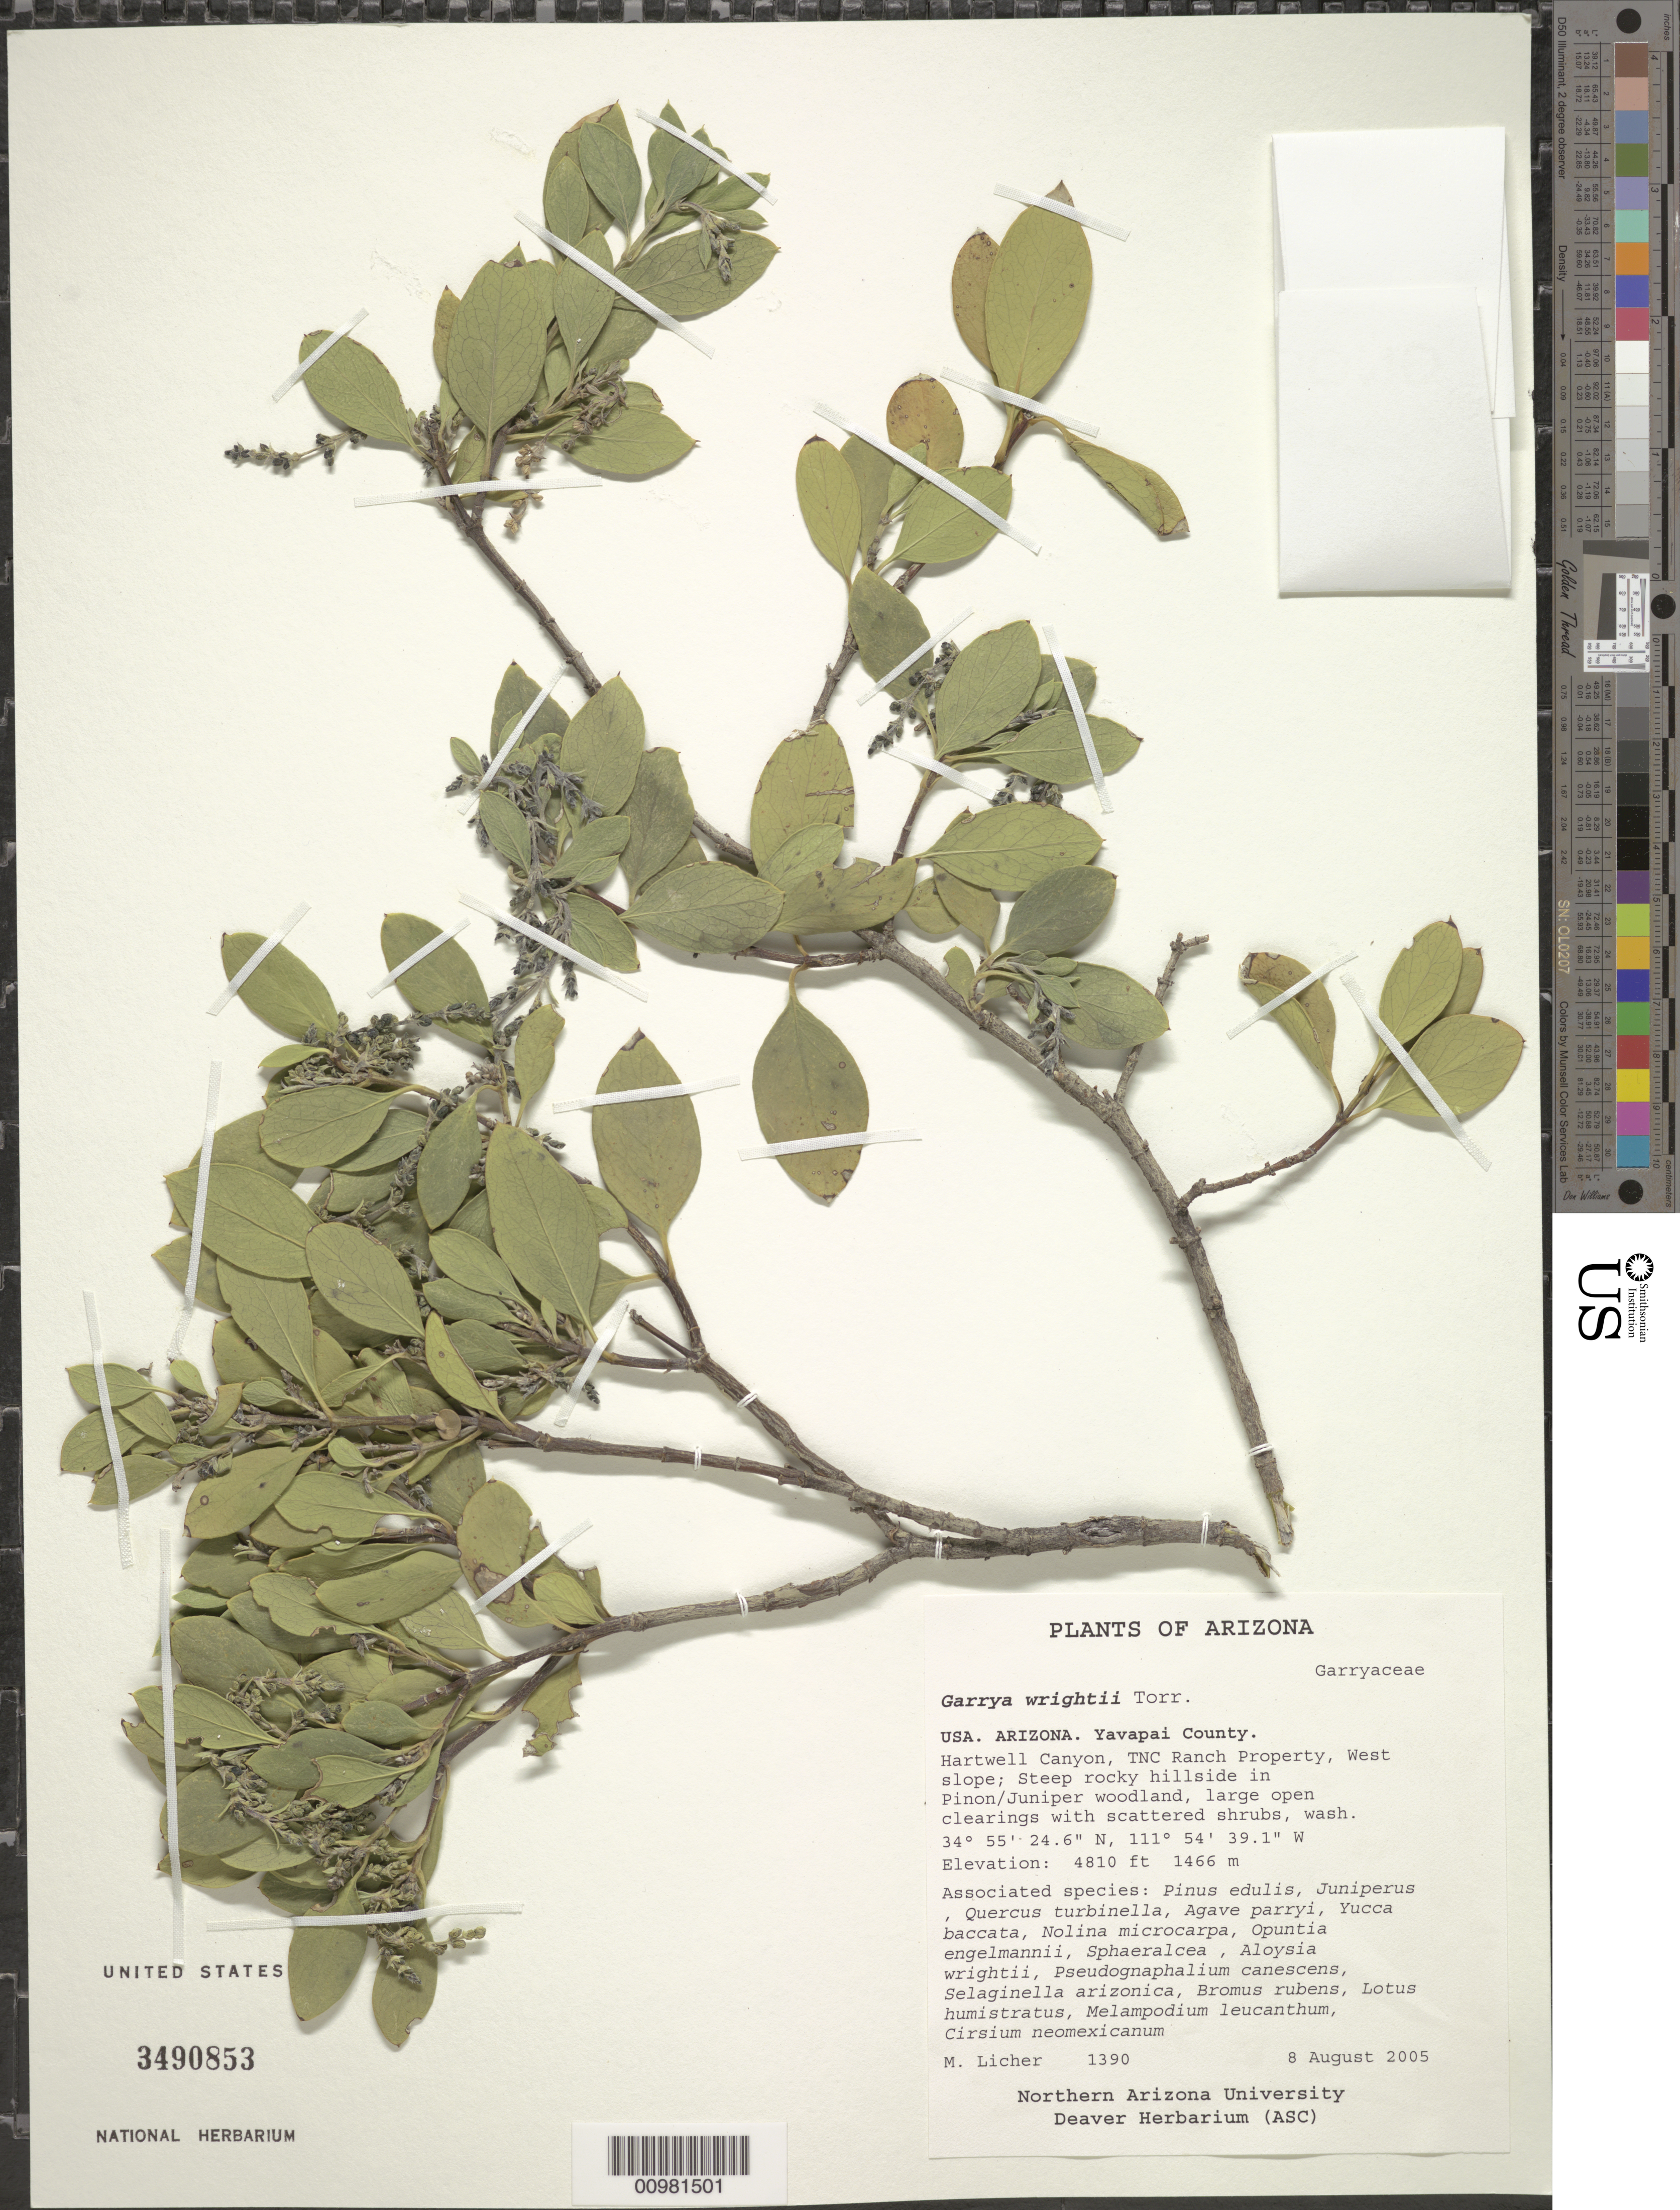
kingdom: Plantae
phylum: Tracheophyta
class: Magnoliopsida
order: Garryales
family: Garryaceae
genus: Garrya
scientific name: Garrya wrightii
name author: Torr.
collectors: M. Licher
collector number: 1390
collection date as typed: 08 Aug 2005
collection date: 2005-08-08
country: United States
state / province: Arizona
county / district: Yavapai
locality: Hartwell Canyon, TNC Ranch Property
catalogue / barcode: US 3490853